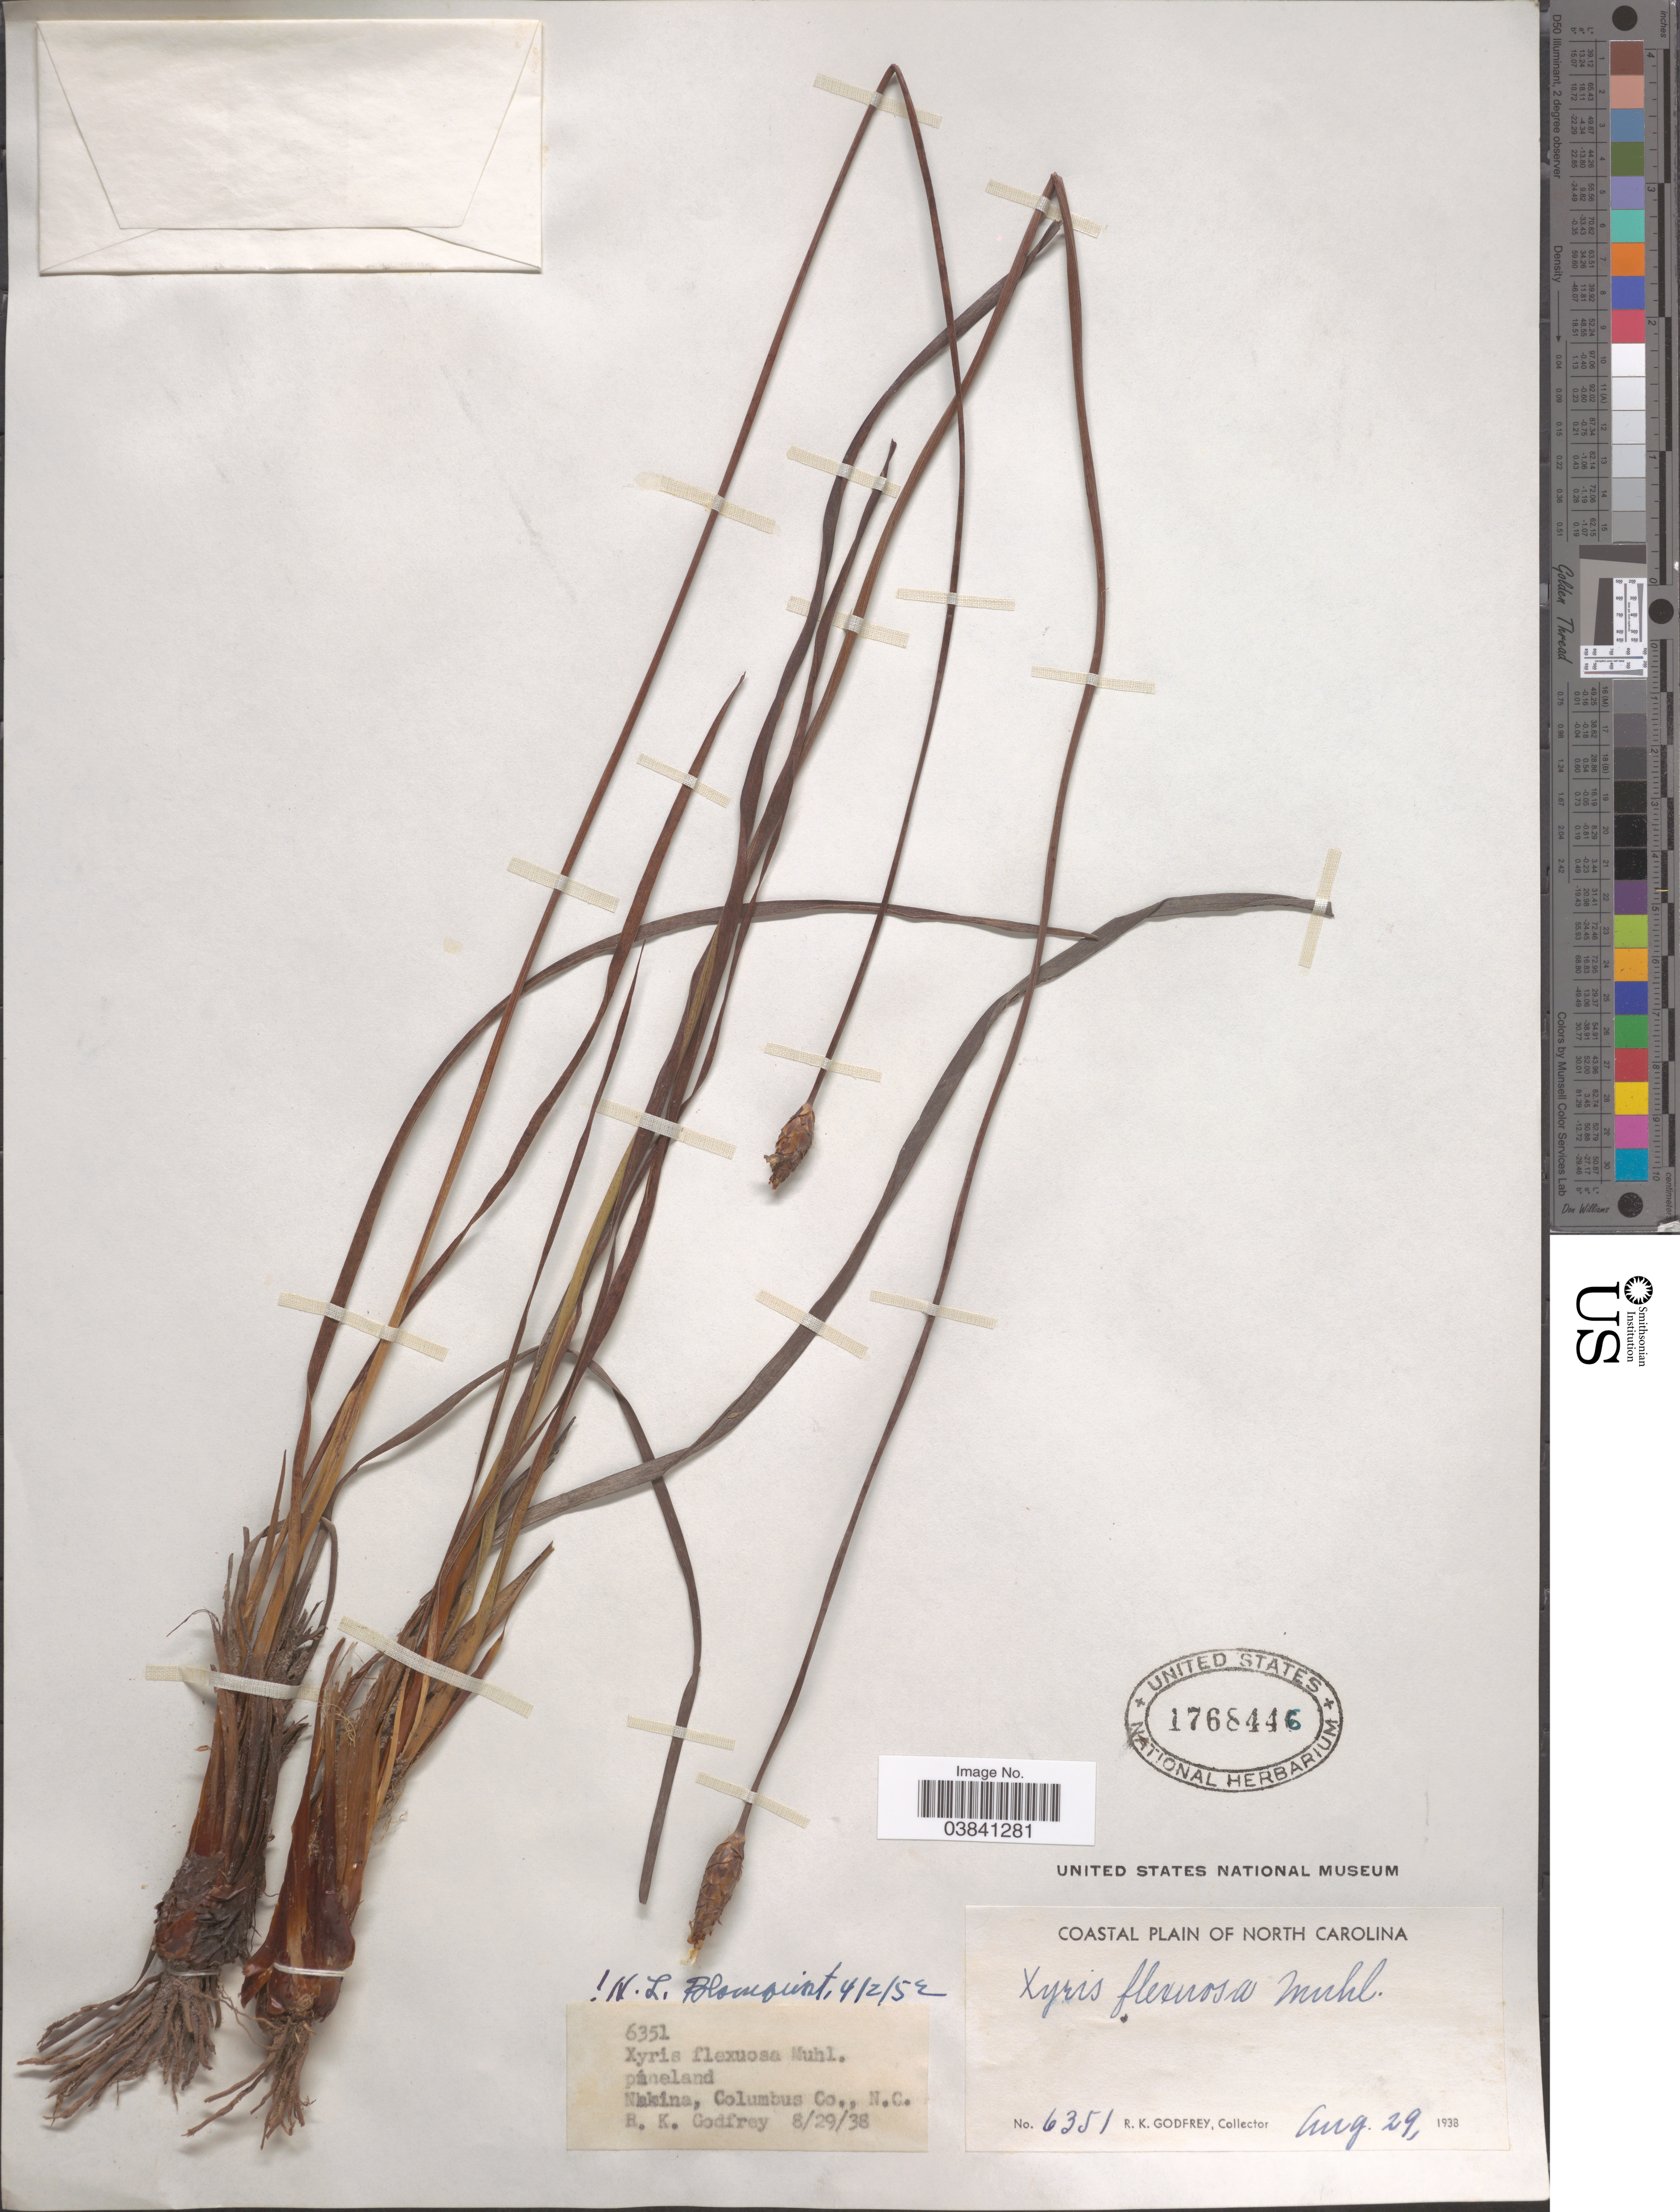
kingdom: Plantae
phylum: Tracheophyta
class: Liliopsida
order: Poales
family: Xyridaceae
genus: Xyris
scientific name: Xyris caroliniana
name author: Walter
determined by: Strong, Mark T., (BOT), Smithsonian Institution - National Museum of Natural History (UNITED STATES)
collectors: R. K. Godfrey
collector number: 6351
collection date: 1938-08-29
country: United States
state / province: North Carolina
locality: Nakina, Columbus Co. Coastal Plain of North Carolina.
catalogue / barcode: US 1768446